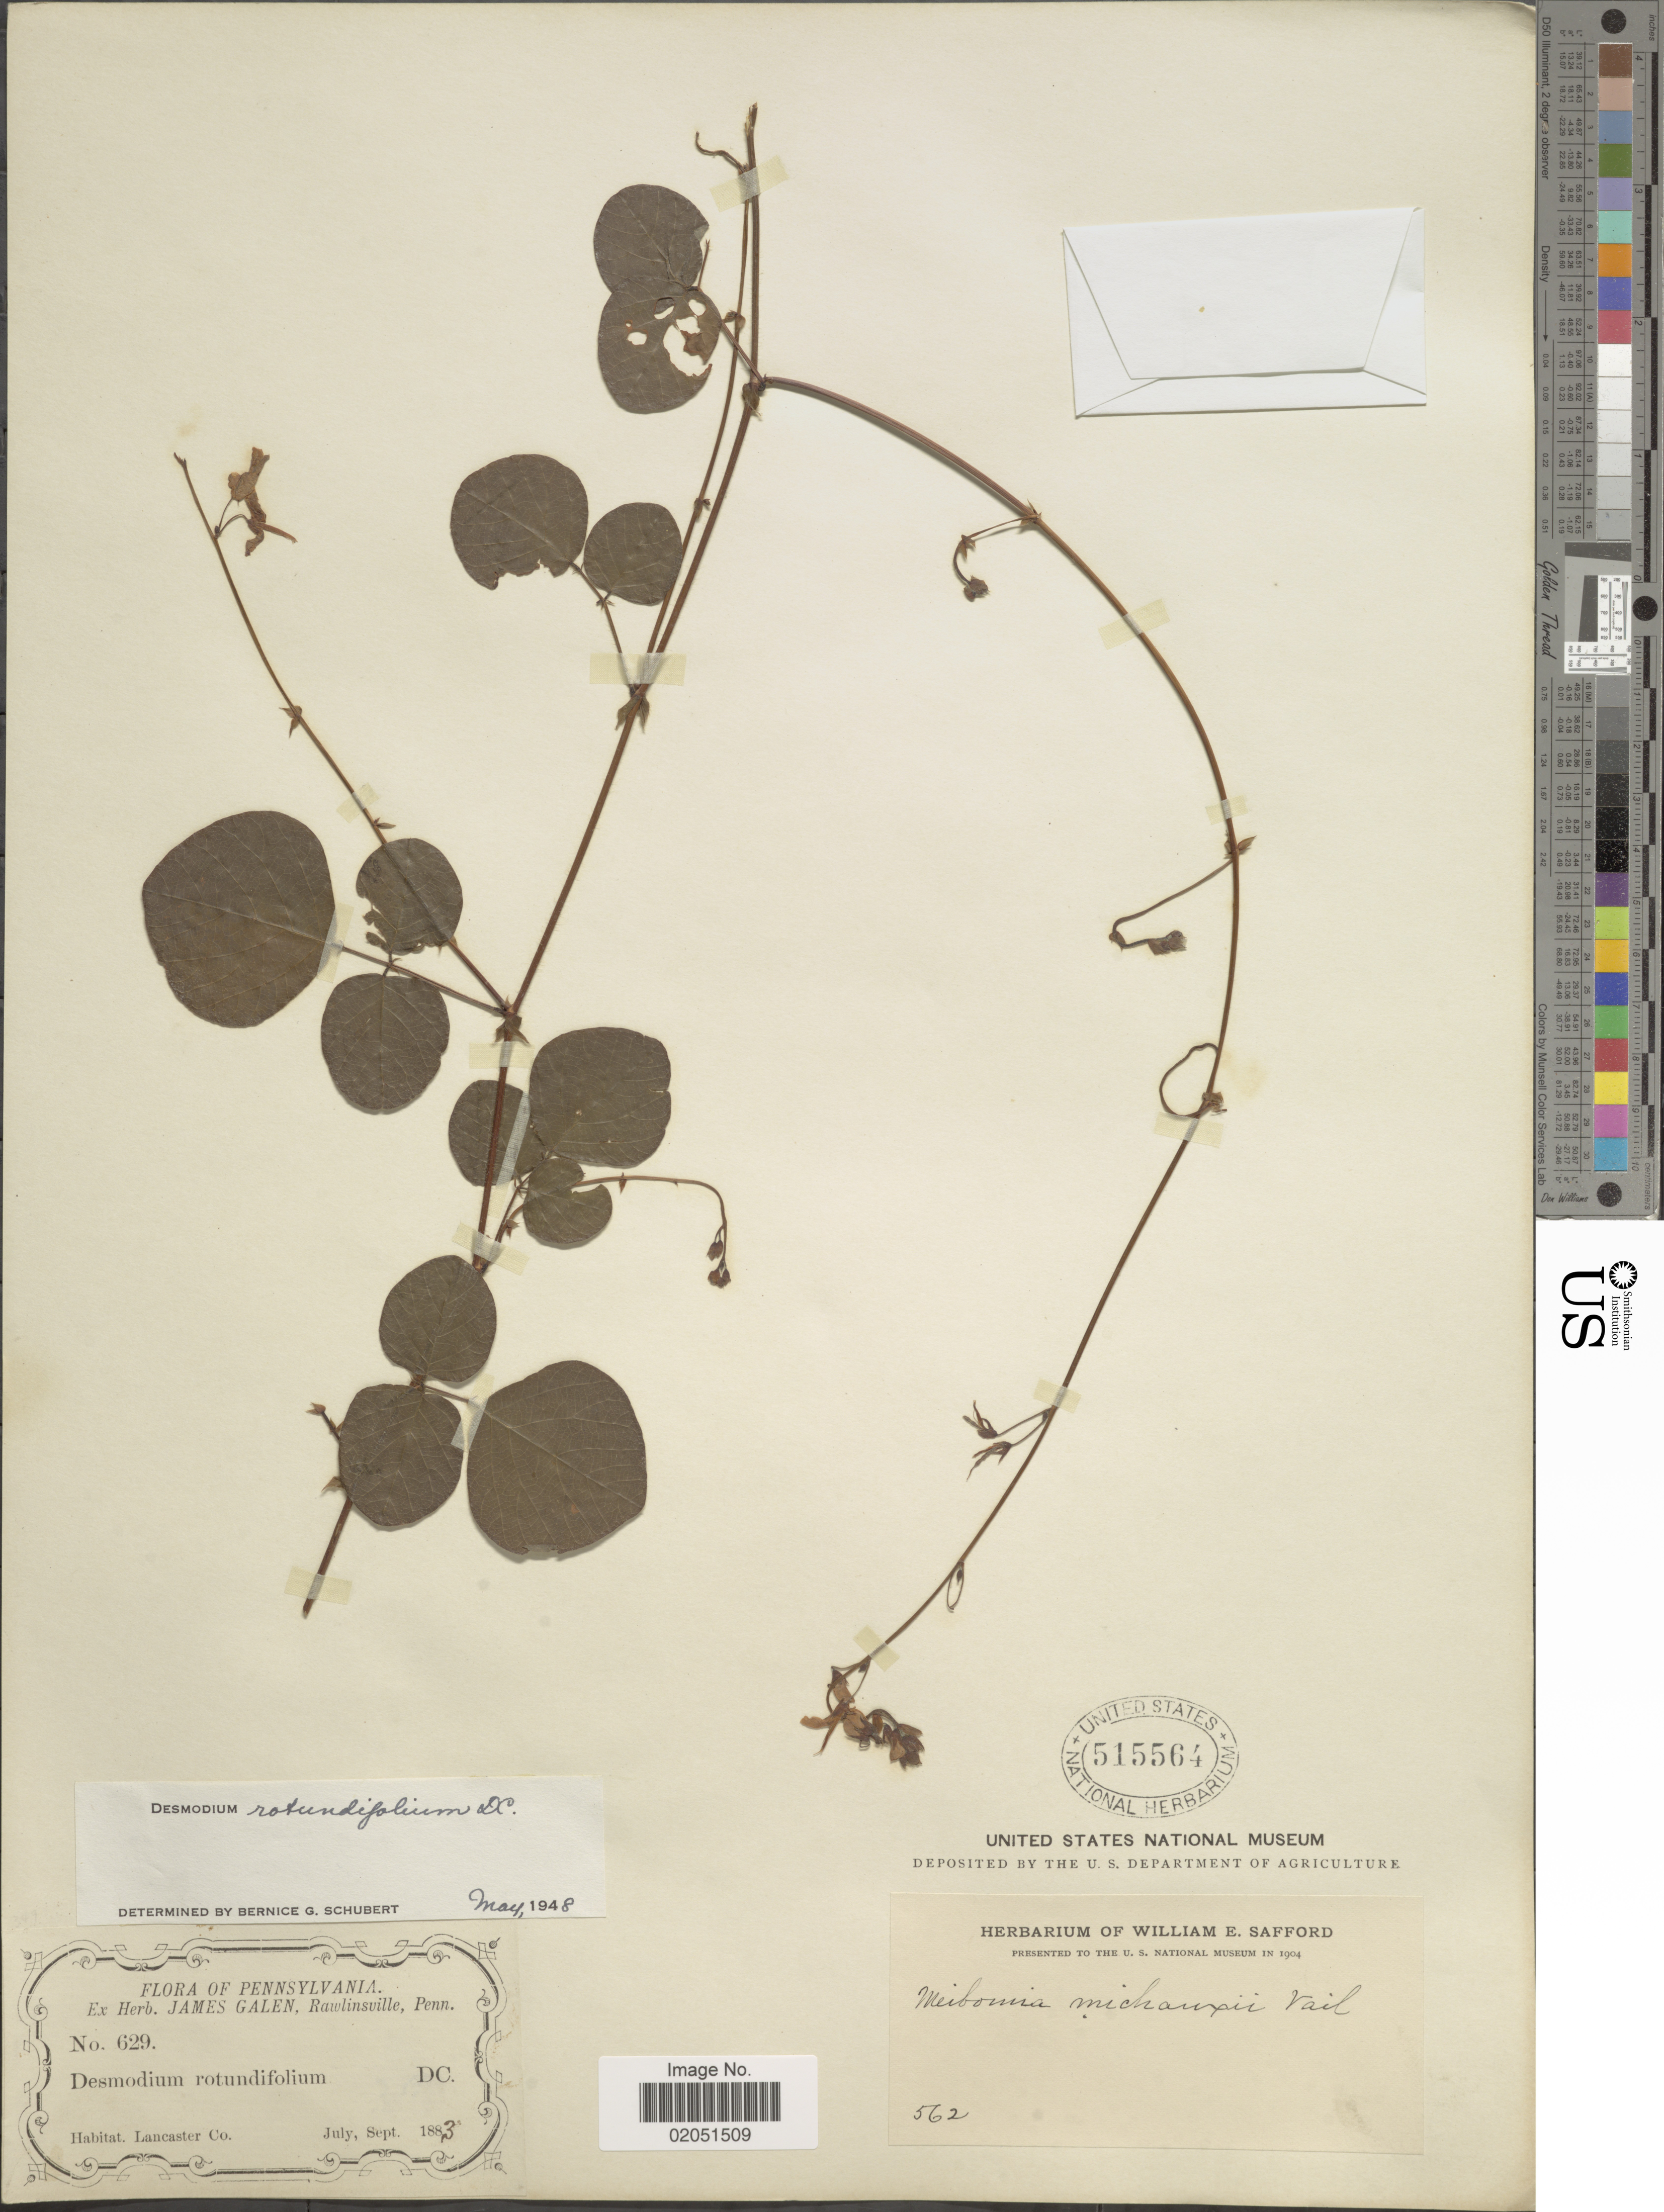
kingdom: Plantae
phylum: Tracheophyta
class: Magnoliopsida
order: Fabales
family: Fabaceae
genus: Desmodium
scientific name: Desmodium rotundifolium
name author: DC.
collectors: ex Herb. James Galen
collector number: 629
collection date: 1883-07/1883-09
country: United States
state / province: Pennsylvania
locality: Lancaster Co.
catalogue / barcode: US 515564